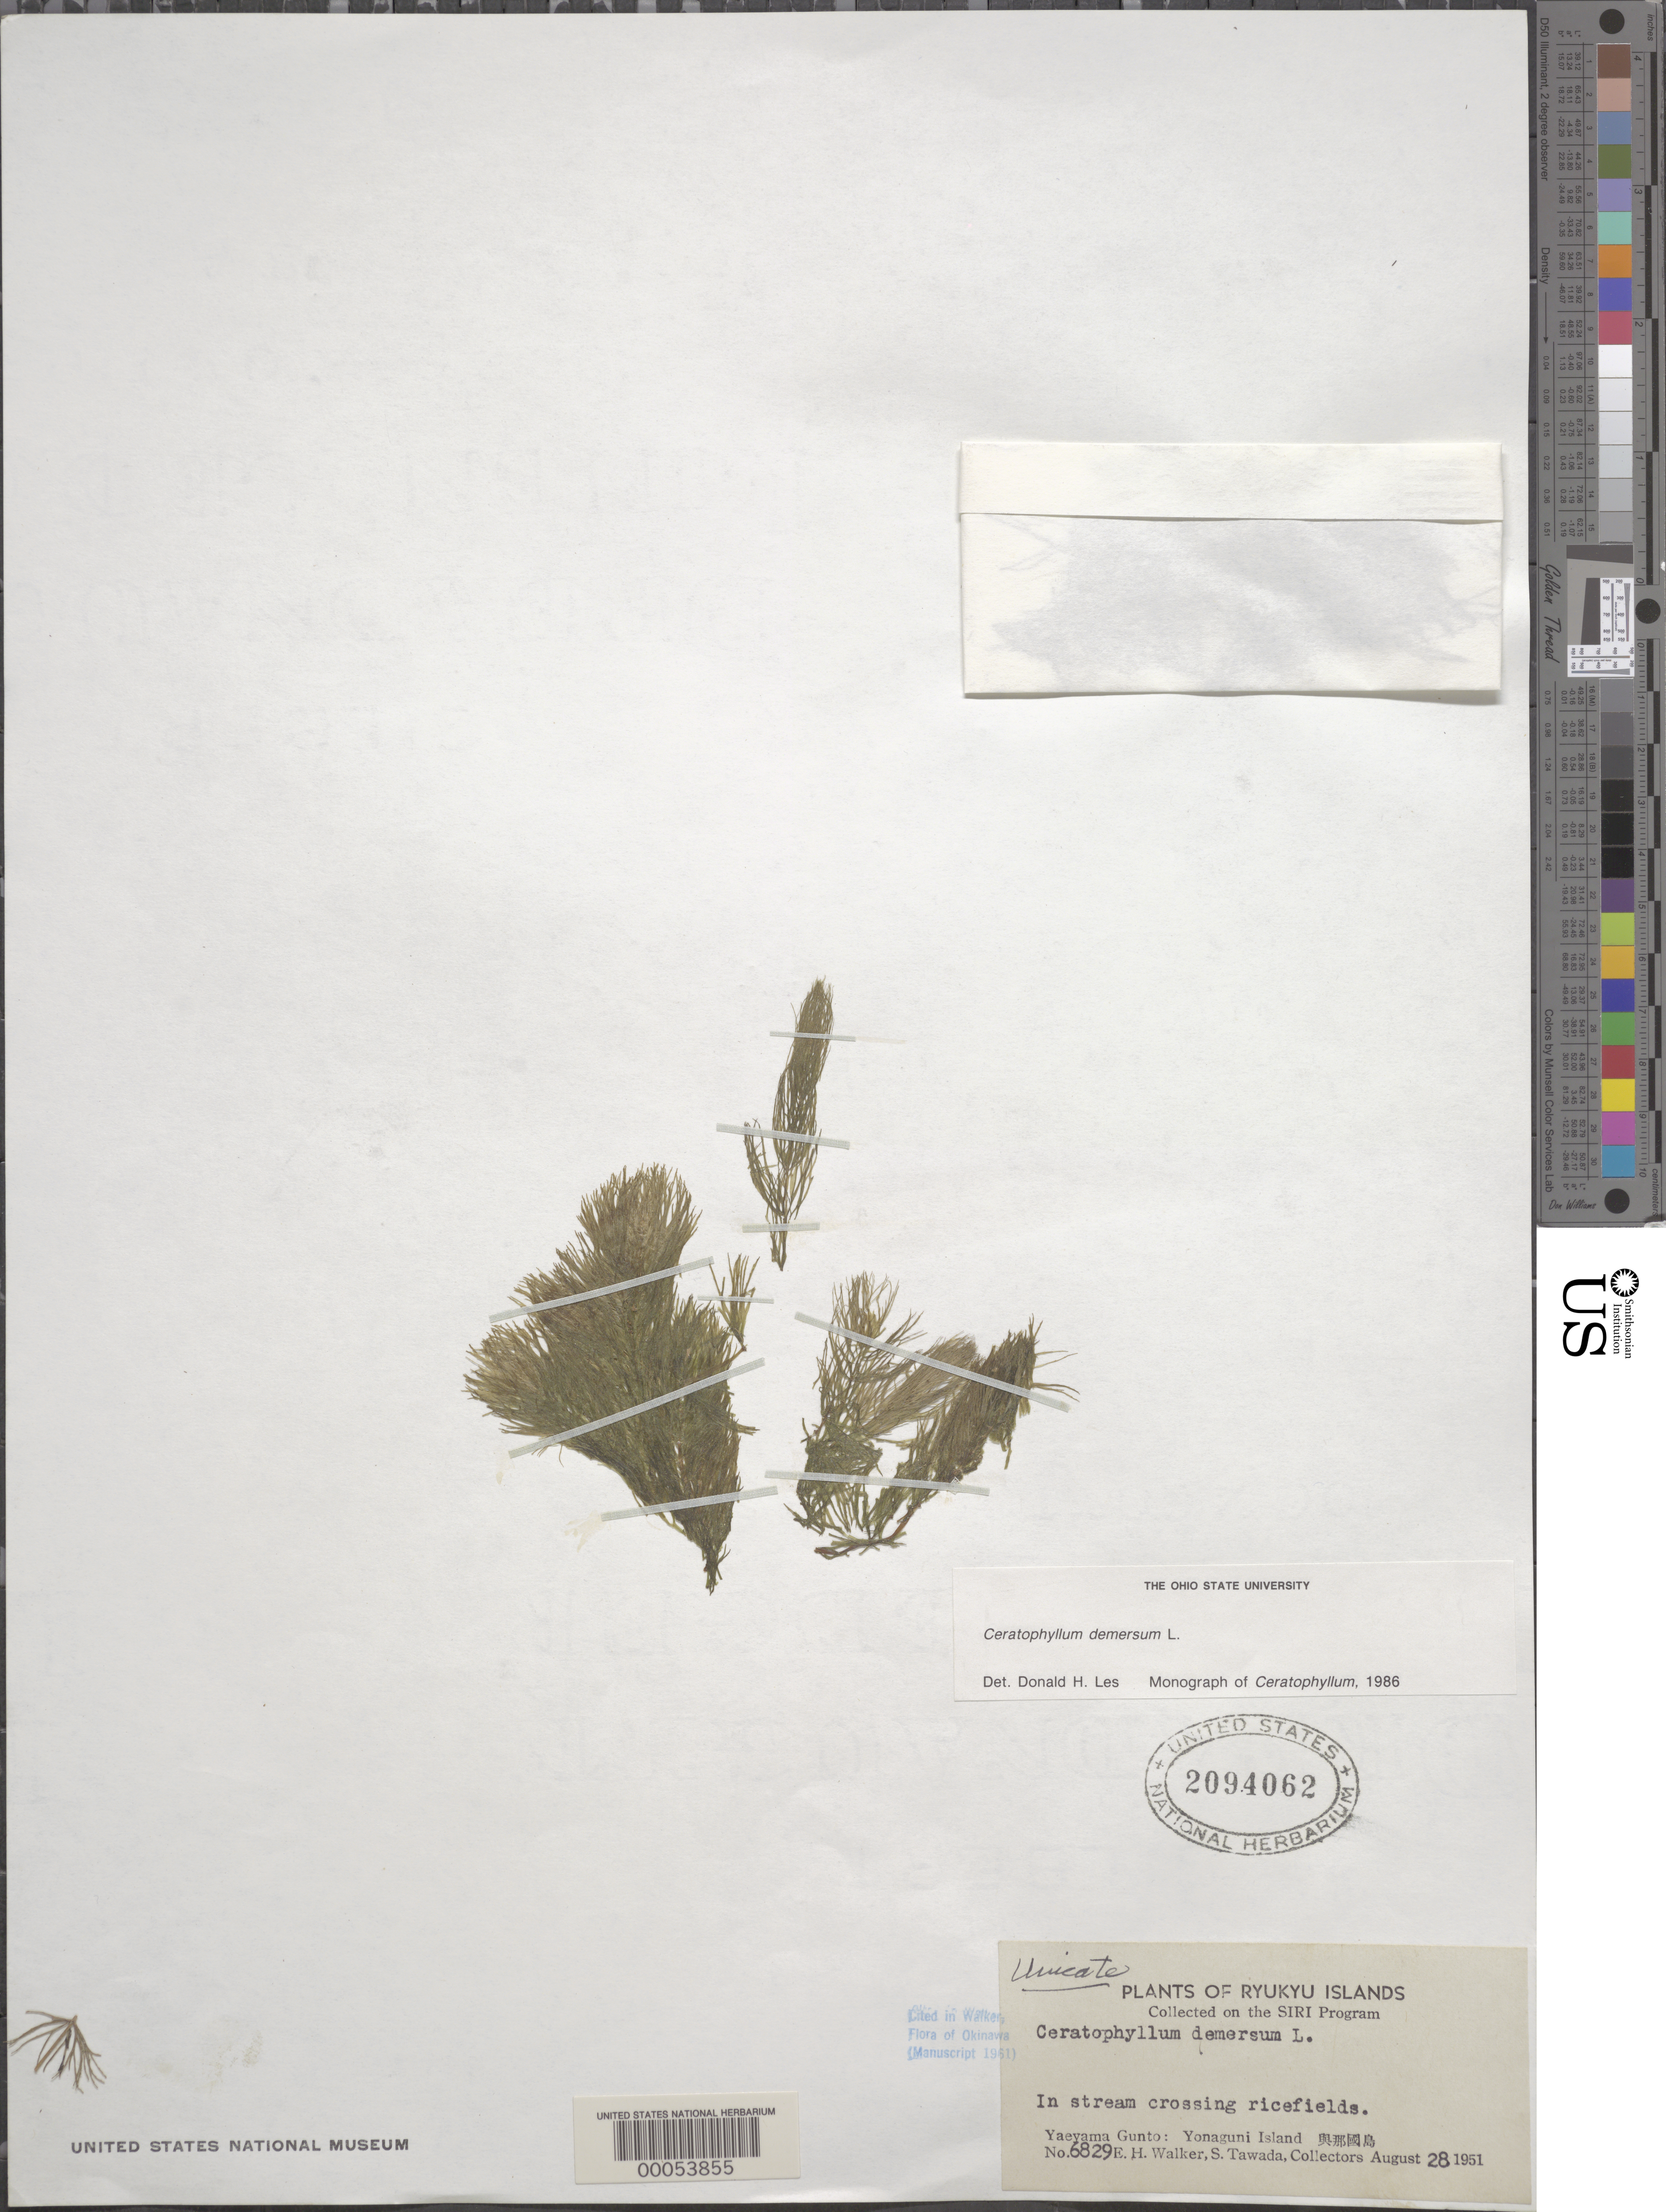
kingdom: Plantae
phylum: Tracheophyta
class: Magnoliopsida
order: Ceratophyllales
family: Ceratophyllaceae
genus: Ceratophyllum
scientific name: Ceratophyllum demersum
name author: L.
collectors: E. H. Walker & S. Tawada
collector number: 6829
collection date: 1951-08-28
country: Japan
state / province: Okinawa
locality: Ryukyu Islands. Yaeyama Gunto: Yonaguni Island X.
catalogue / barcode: US 2094062